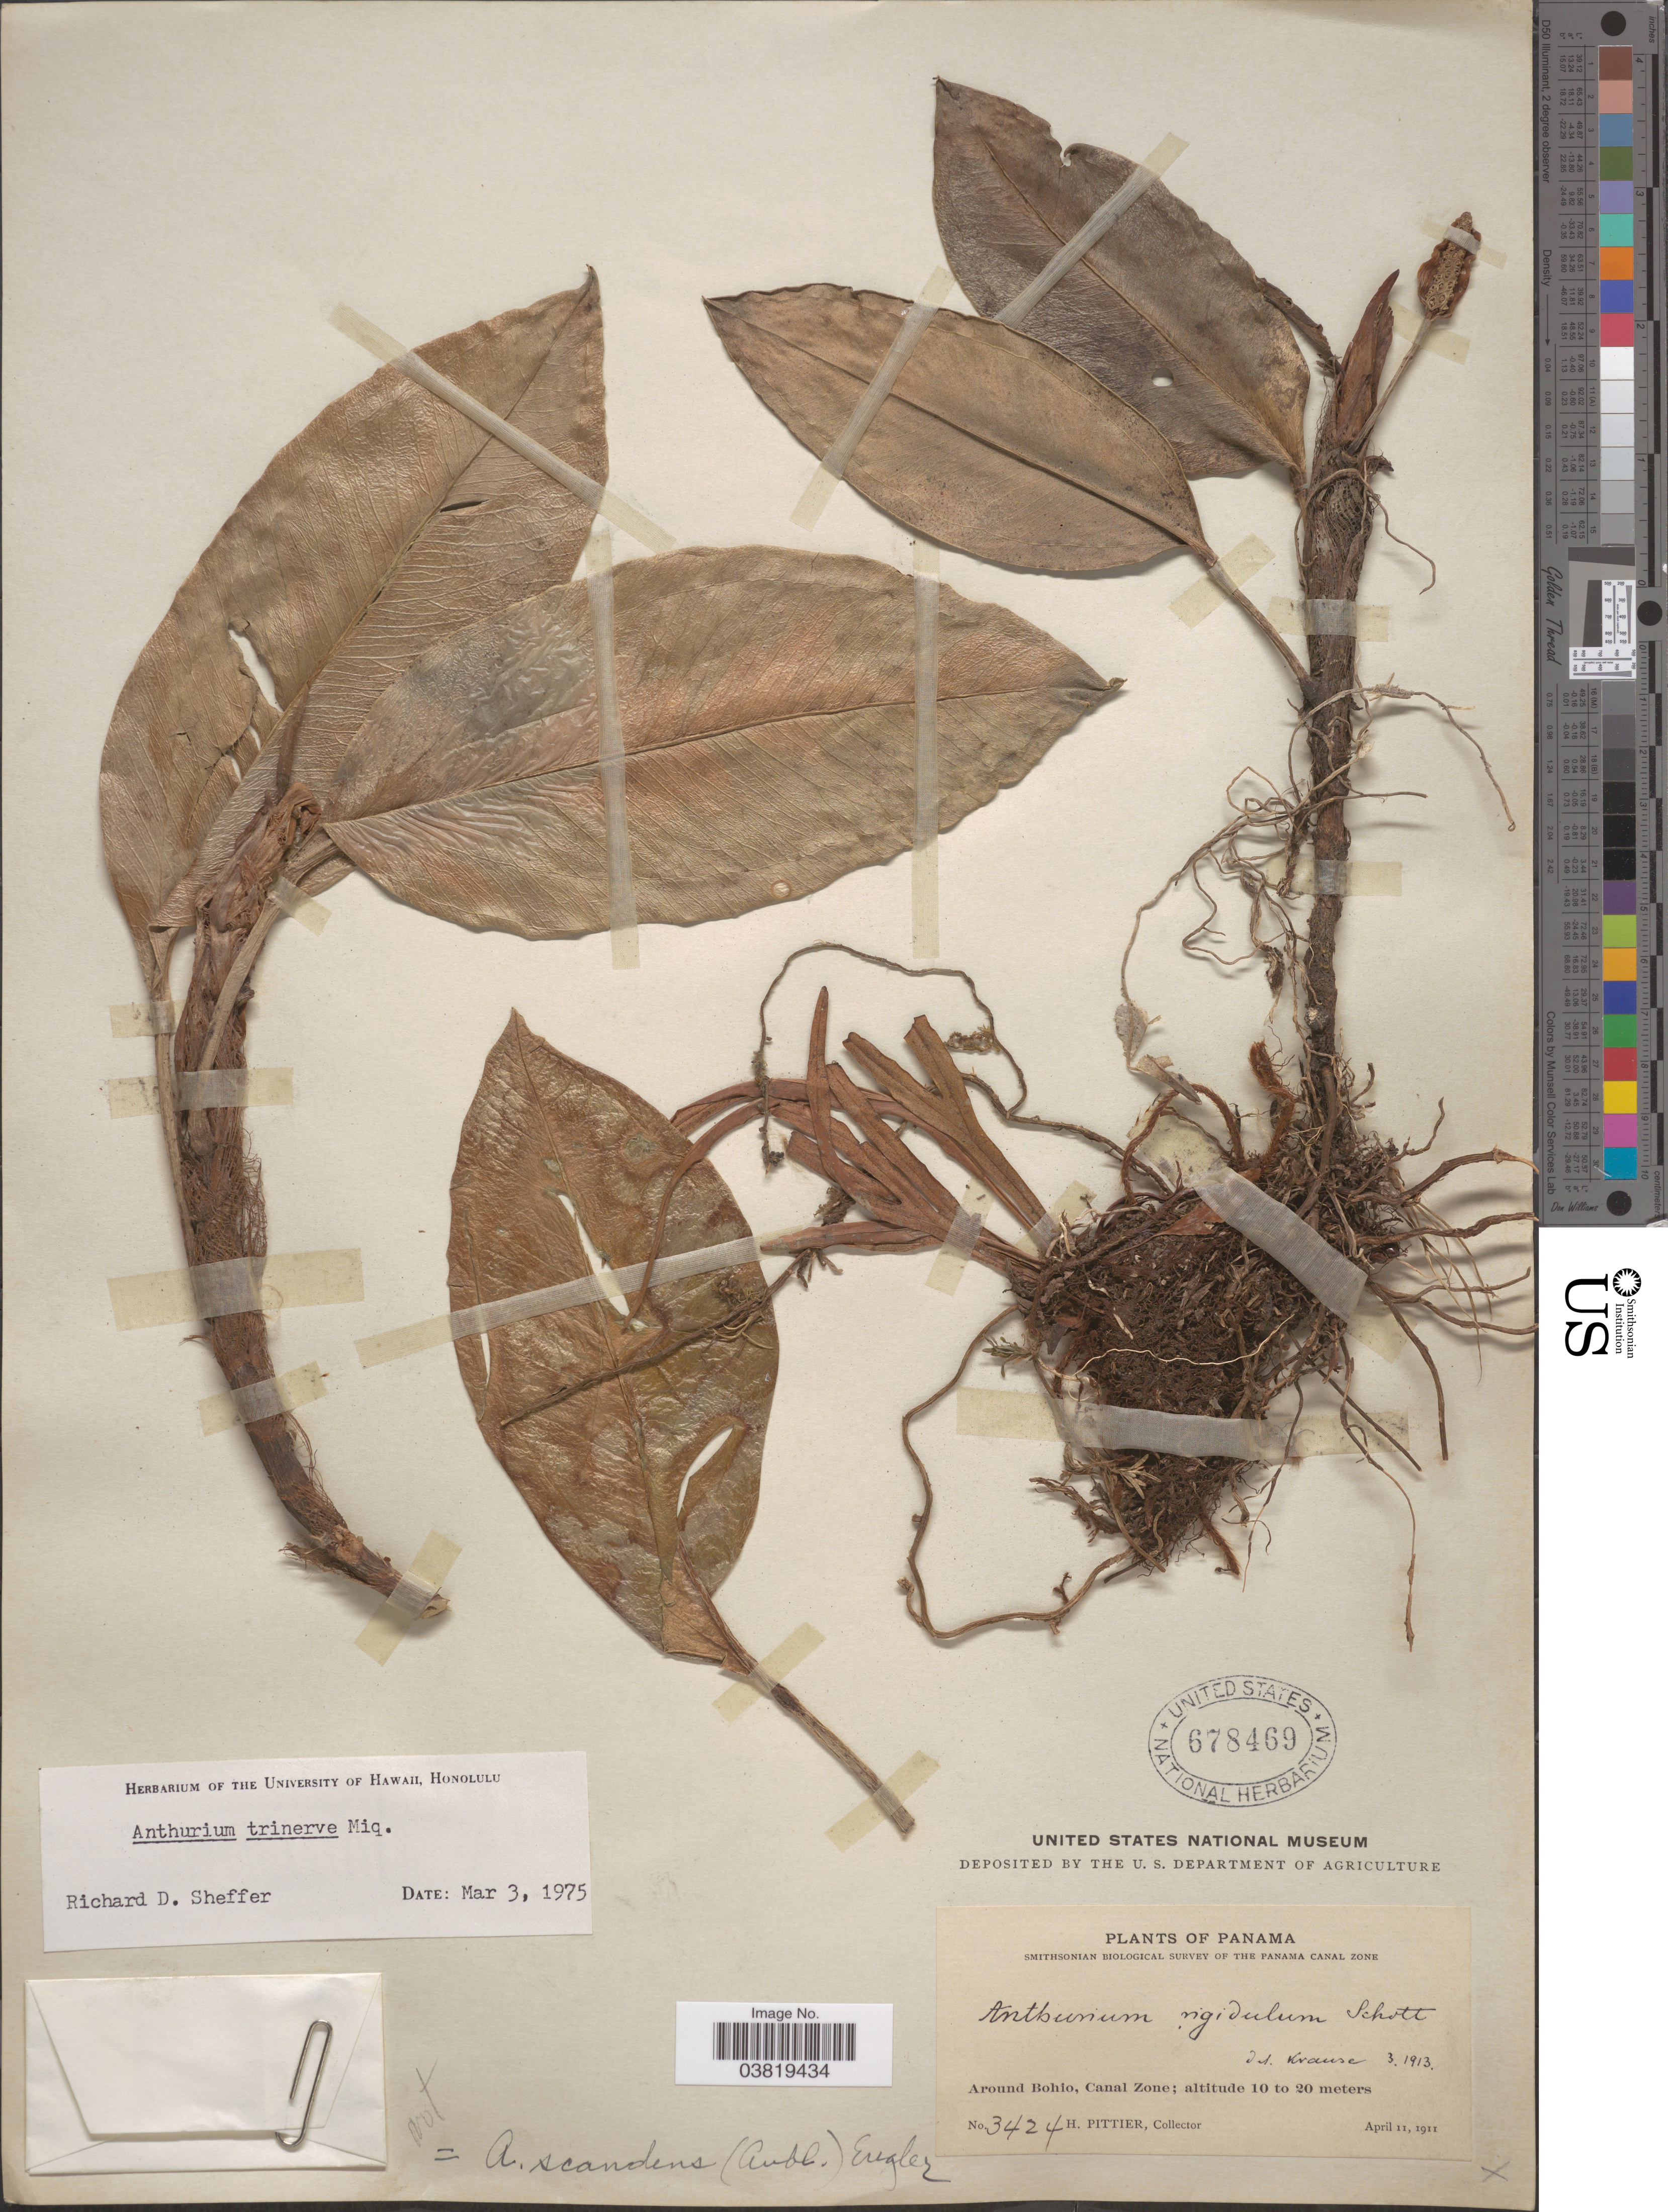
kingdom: Plantae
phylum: Tracheophyta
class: Liliopsida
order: Alismatales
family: Araceae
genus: Anthurium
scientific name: Anthurium trinerve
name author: Miq.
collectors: H. F. Pittier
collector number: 3424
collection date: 1911-04-11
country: Panama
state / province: Colón / Panamá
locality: Around Bohio, Canal Zone.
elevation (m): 10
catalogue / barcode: US 678469